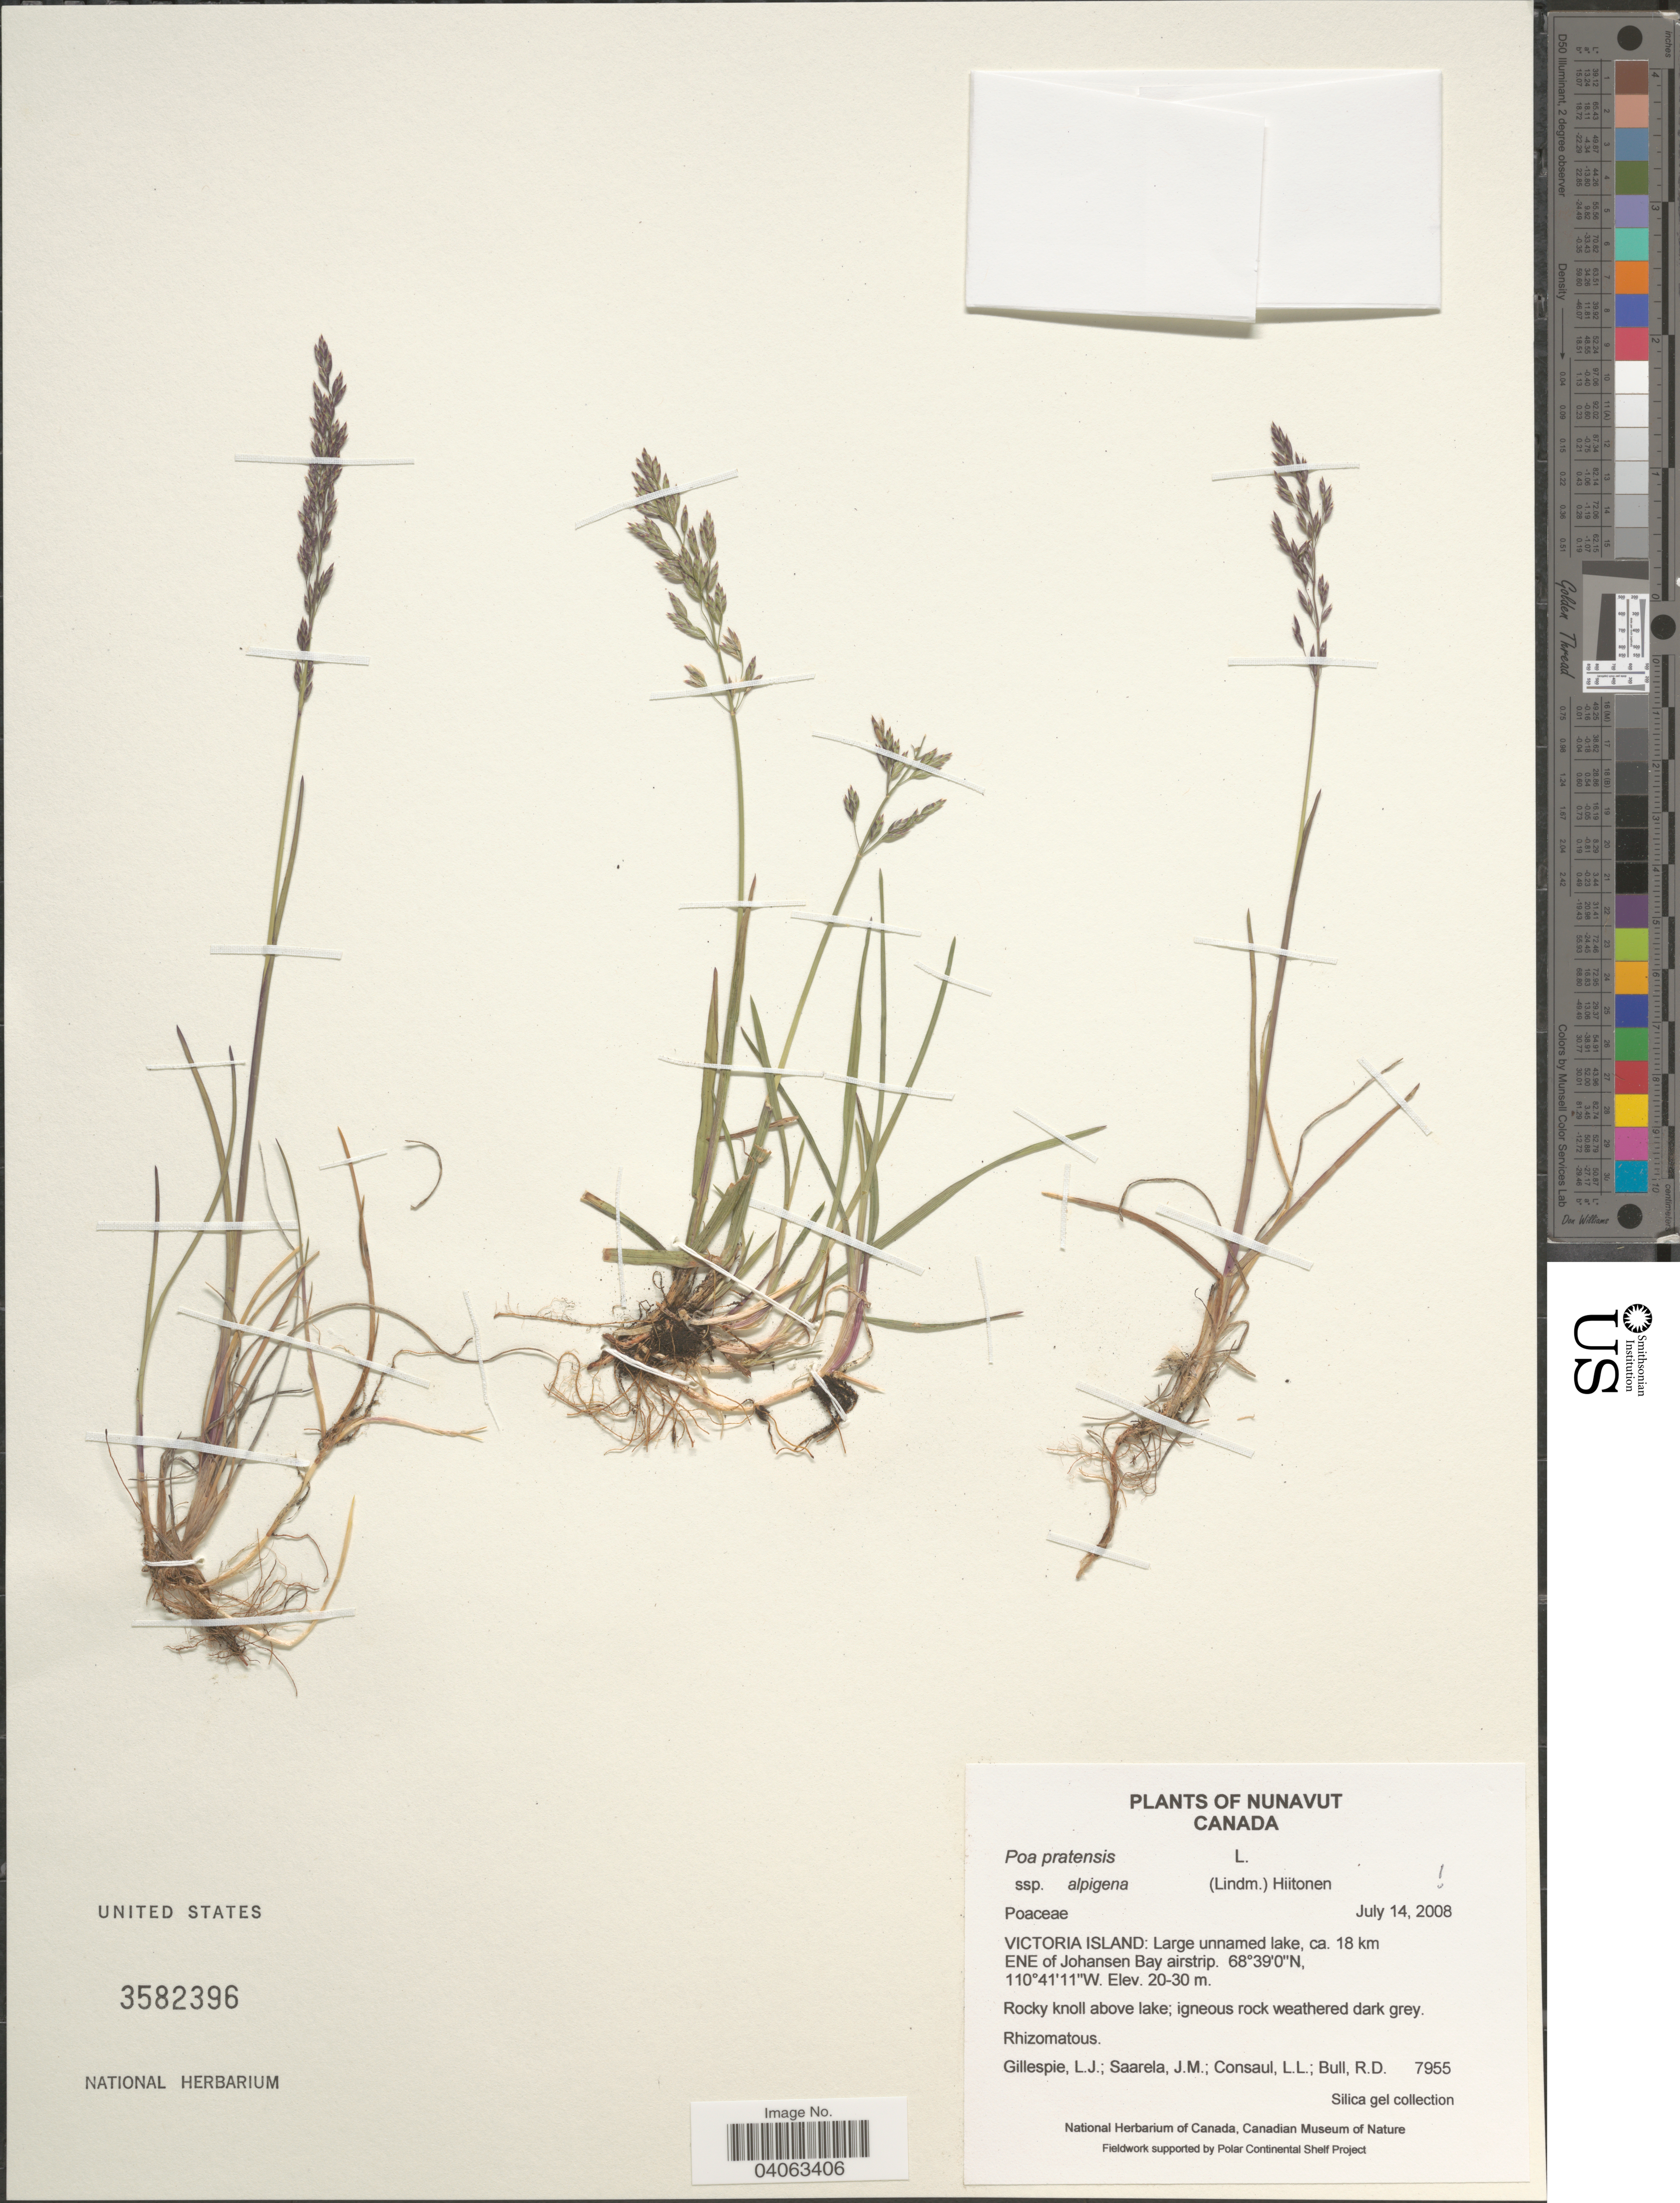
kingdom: Plantae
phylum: Tracheophyta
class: Liliopsida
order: Poales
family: Poaceae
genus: Poa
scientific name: Poa pratensis subsp. alpigena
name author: (Lindm.) Hiitonen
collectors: L. Gillespie, J. Saarela, L. Consaul & R. Bull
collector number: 7955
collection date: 2008-07-14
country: Canada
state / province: Nunavut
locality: Victoria Island: Large unnamed lake, ca. 18 km ENE of Johansen Bay airstrip.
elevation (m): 20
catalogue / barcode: US 3582396